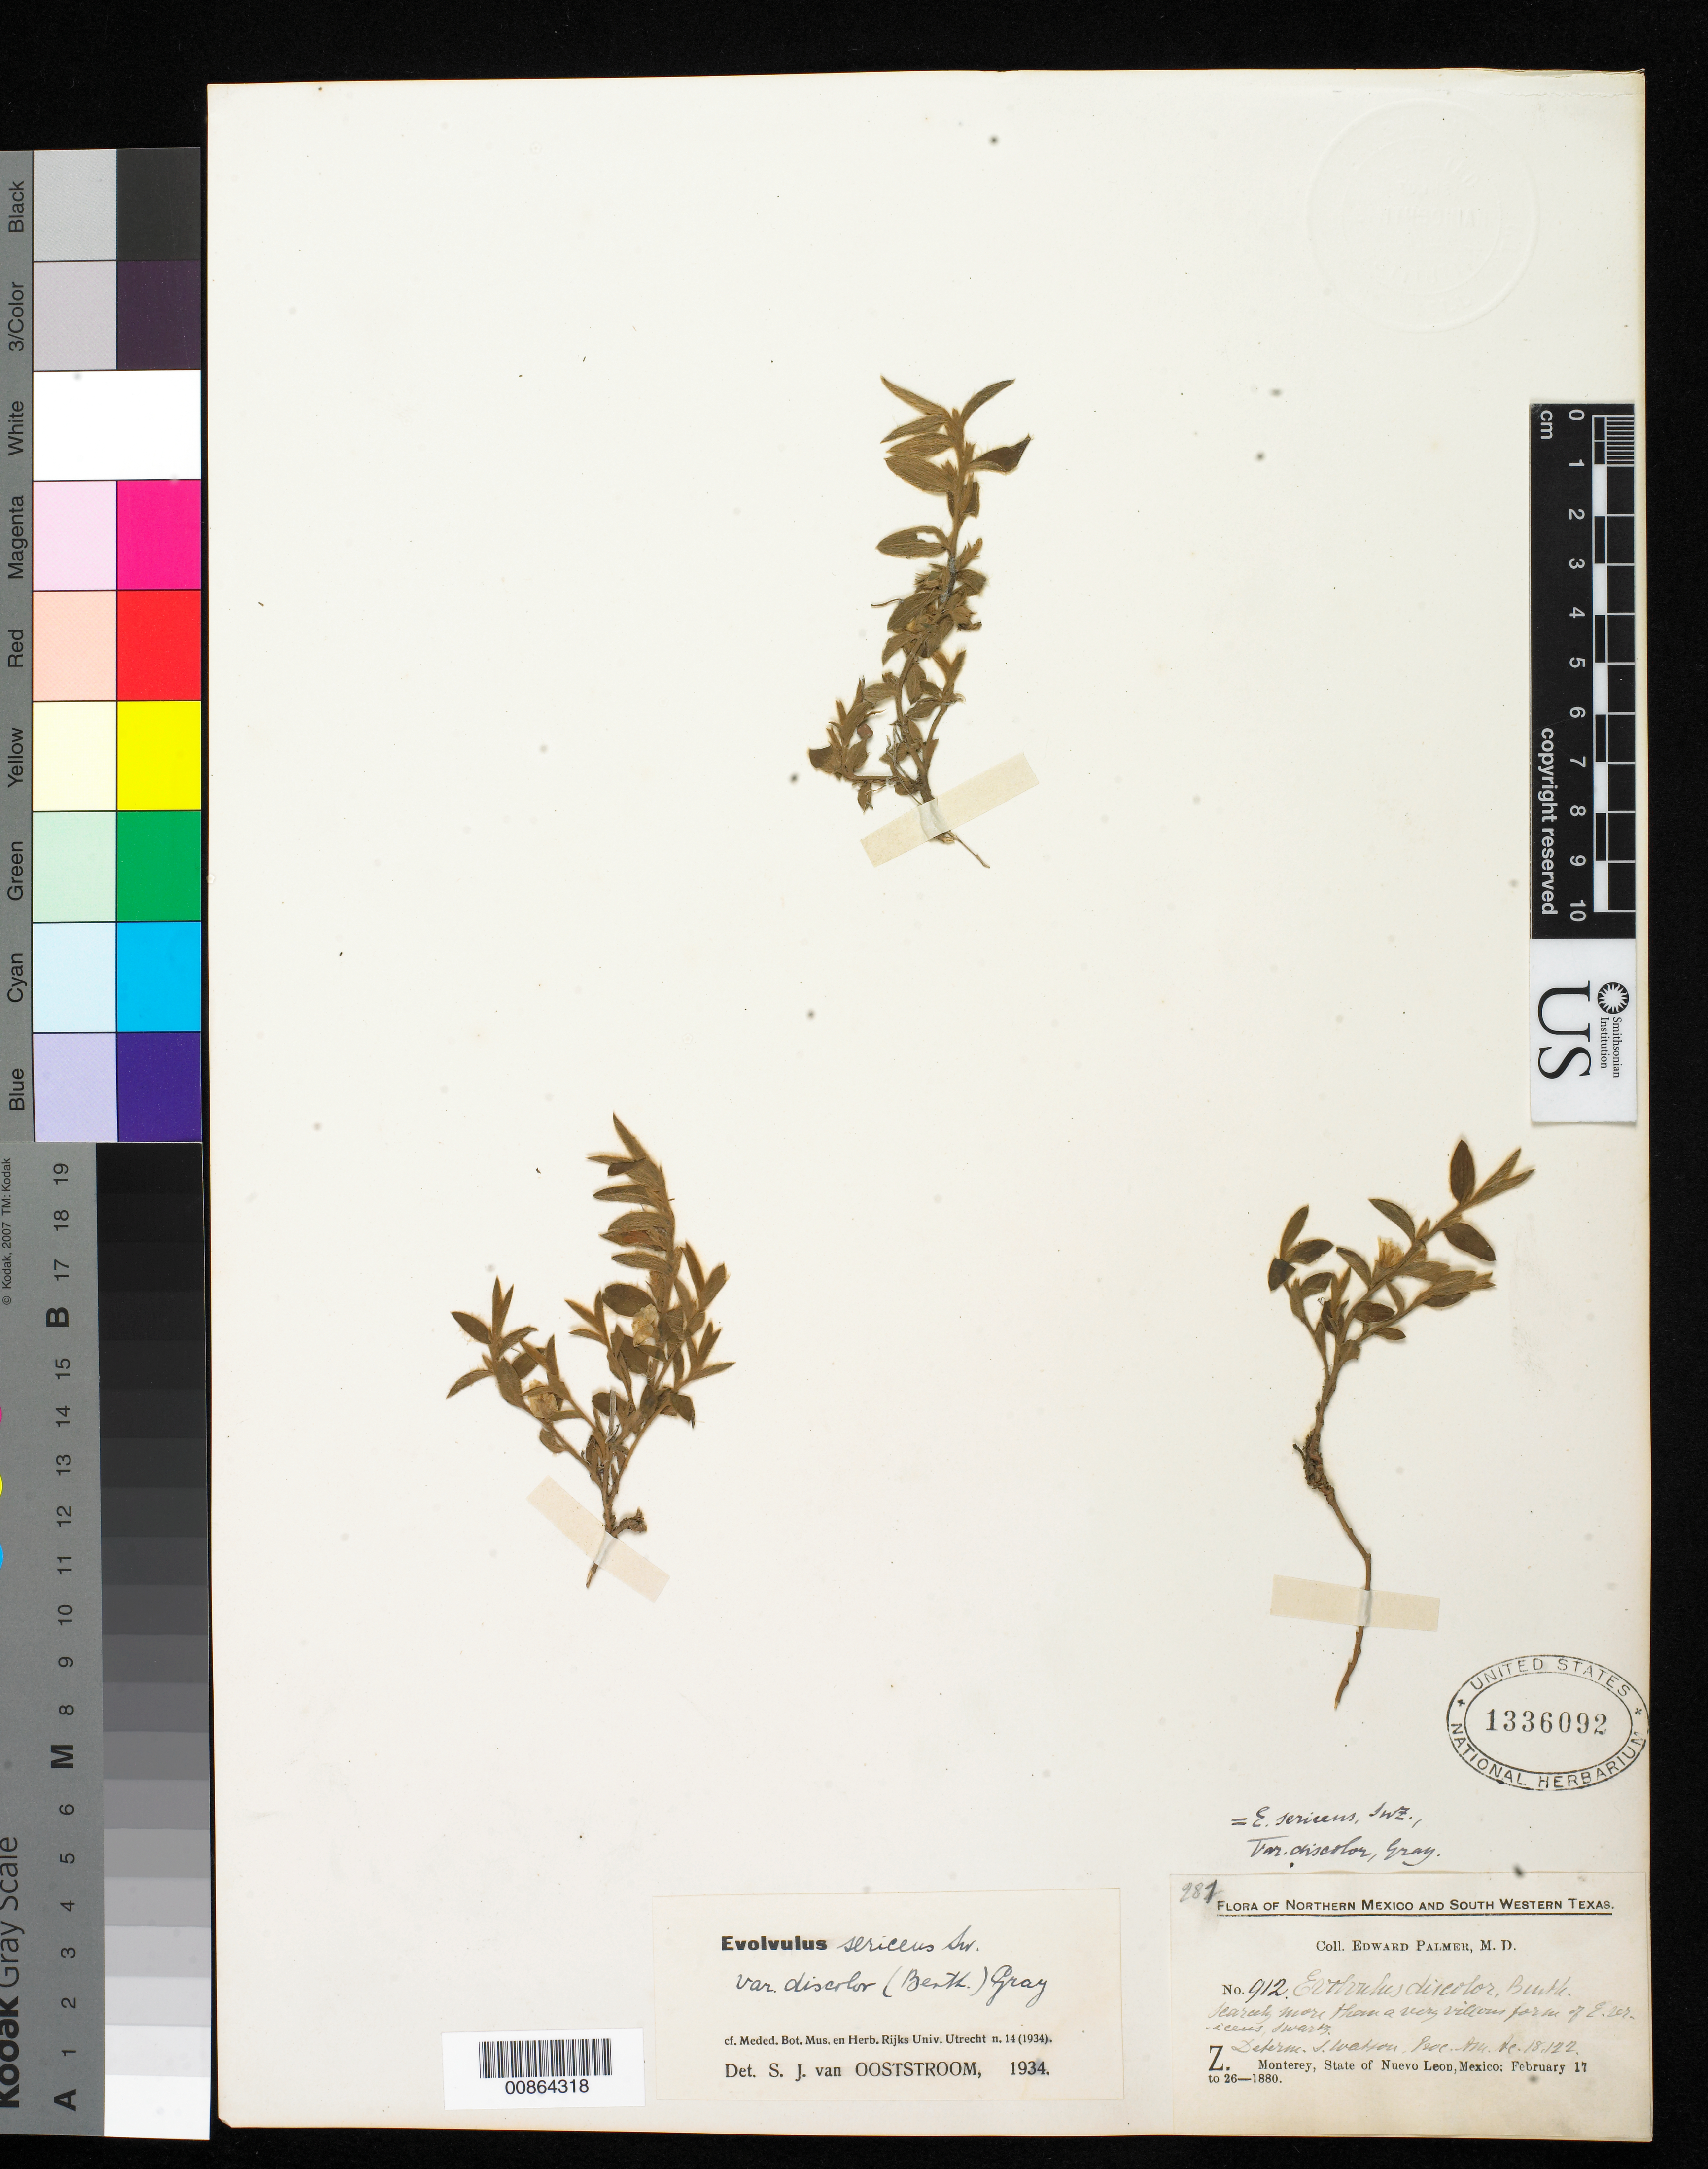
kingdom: Plantae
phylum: Tracheophyta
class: Magnoliopsida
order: Solanales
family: Convolvulaceae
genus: Evolvulus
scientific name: Evolvulus discolor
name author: Benth.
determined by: Wendt, Thomas L.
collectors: E. Palmer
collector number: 912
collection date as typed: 17 Feb 1880 to 26 Feb 1880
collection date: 1880-02-17/1880-02-26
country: Mexico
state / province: Nuevo León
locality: Z. Monterrey, Nuevo León.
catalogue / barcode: US 1336092